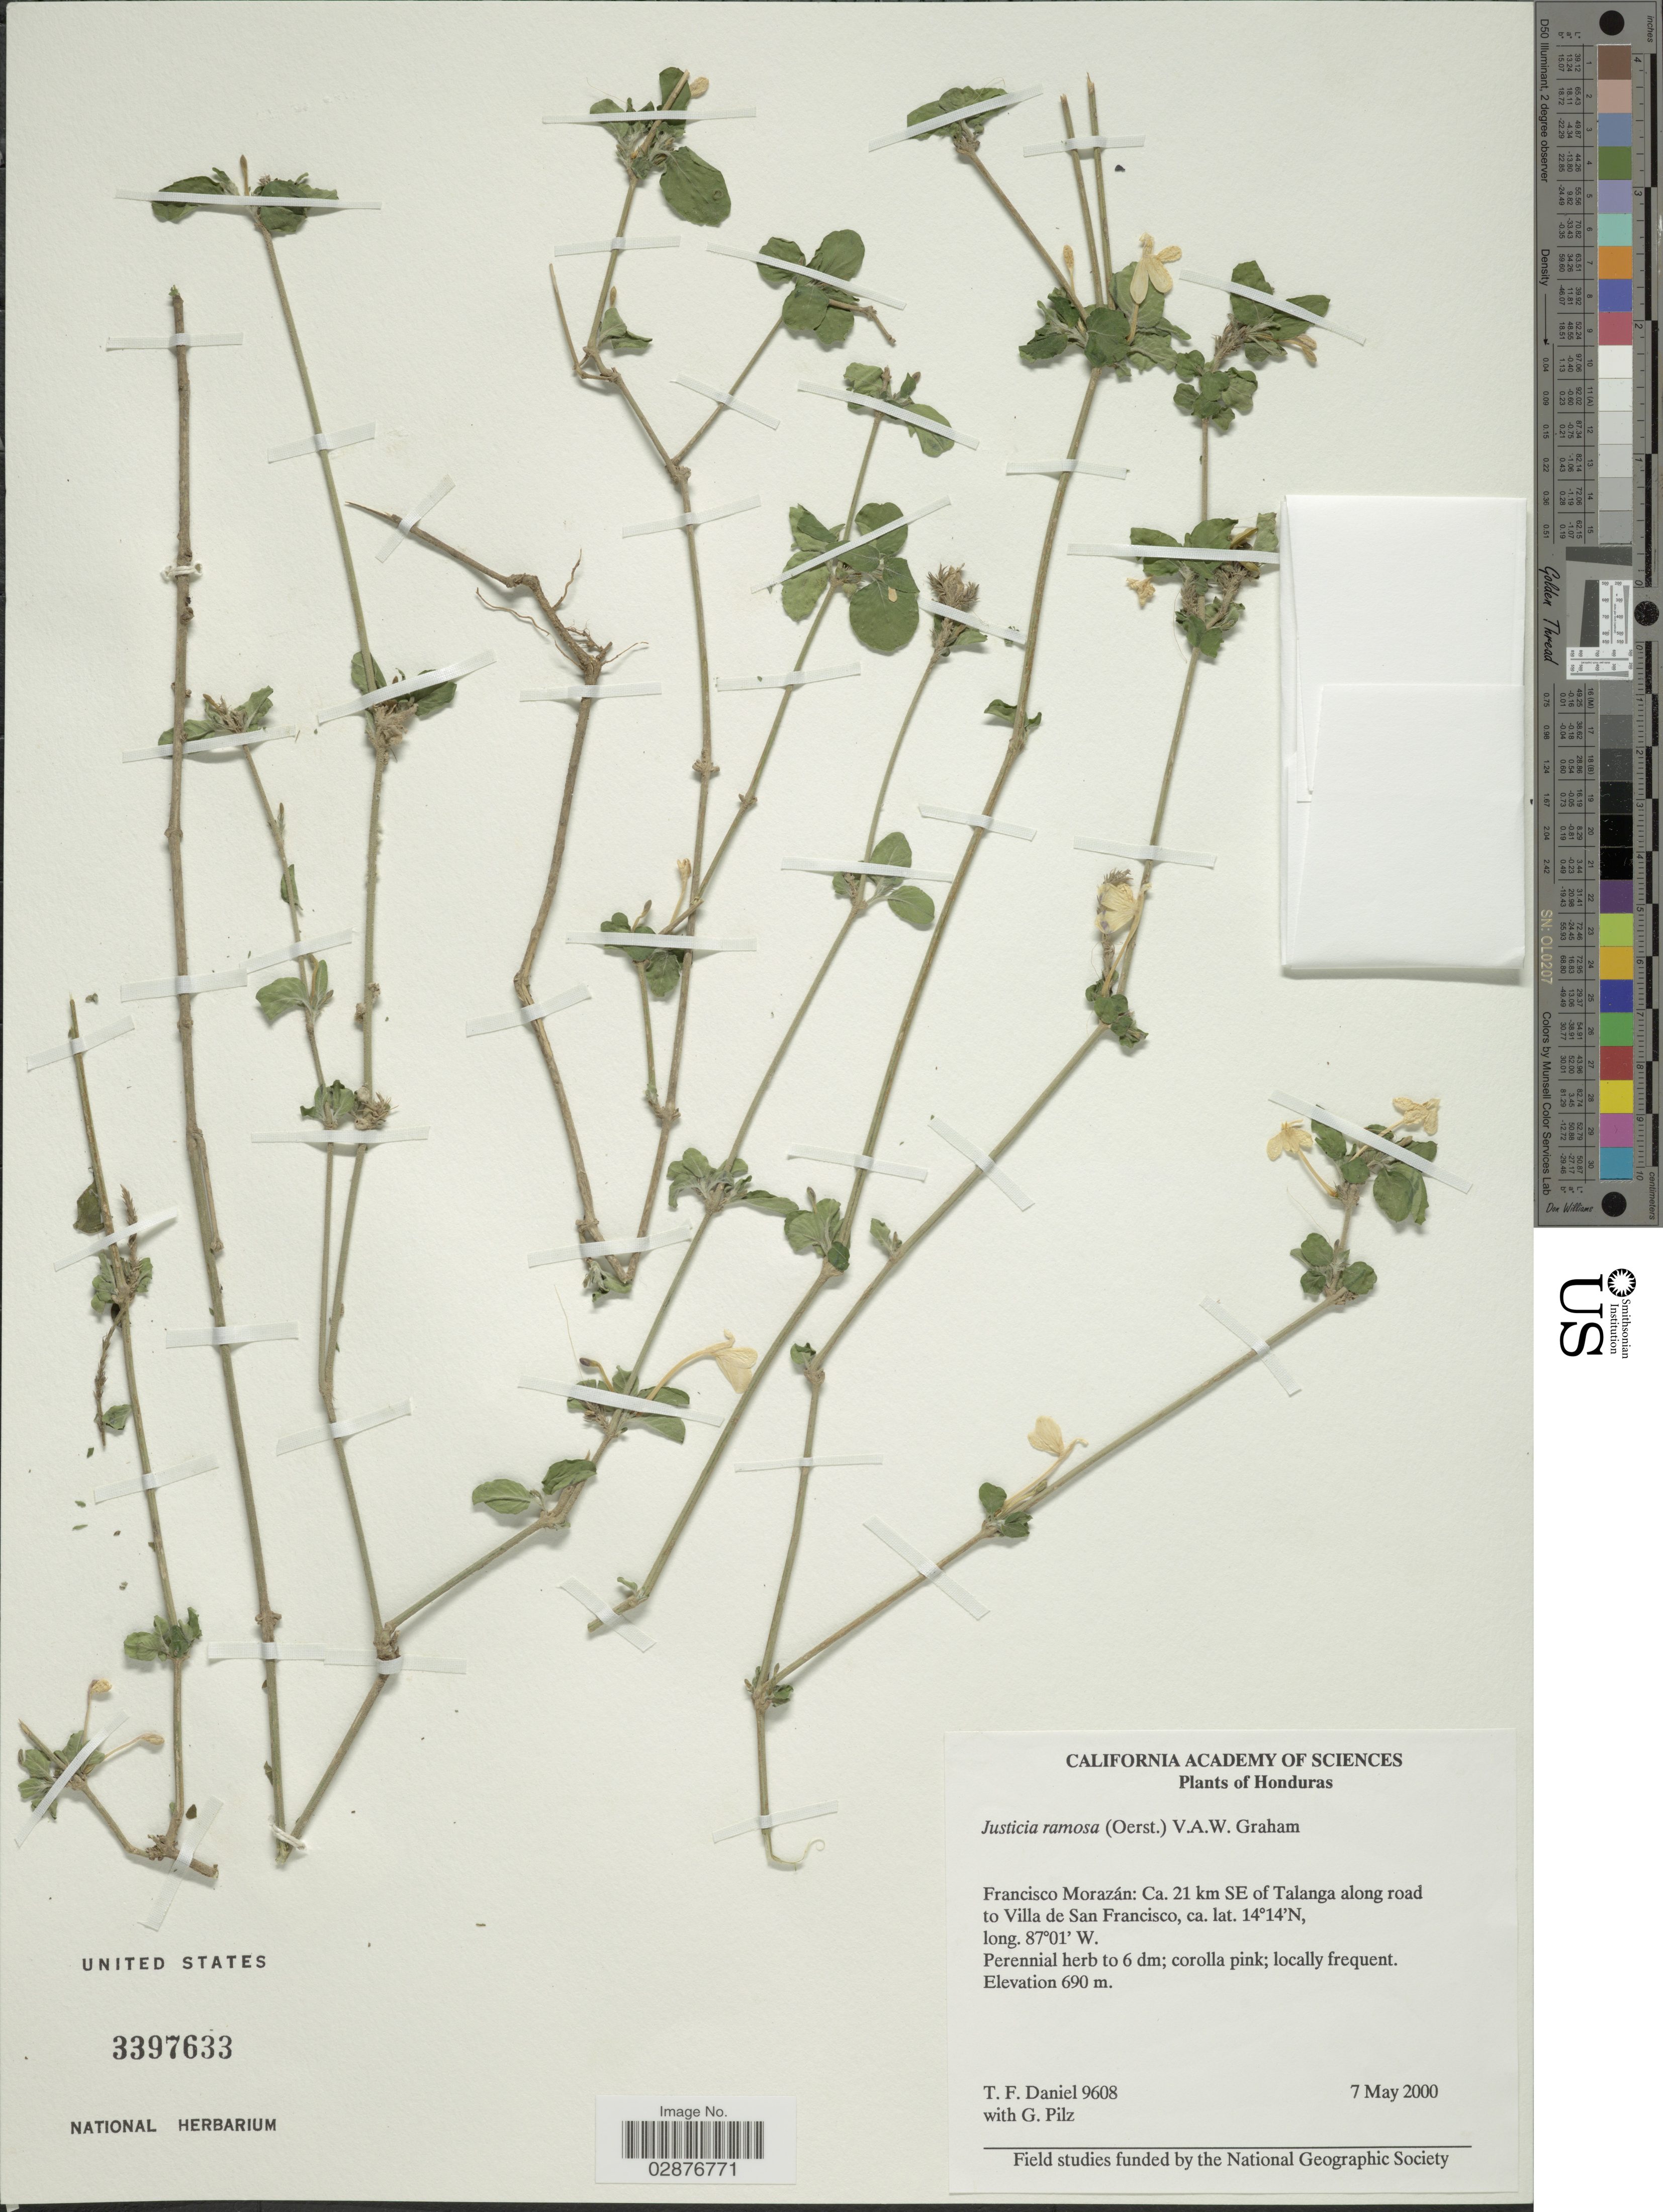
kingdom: Plantae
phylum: Tracheophyta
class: Magnoliopsida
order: Lamiales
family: Acanthaceae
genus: Justicia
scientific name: Justicia ramosa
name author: (Oerst.) V.A.W. Graham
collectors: T. F. Daniel & G. E. Pilz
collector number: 9608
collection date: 2000-05-07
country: Honduras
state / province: Fco. Morazán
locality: Francisco Morazán: Ca. 21 km SE of Talanga road to Villa de San Francisco.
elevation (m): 690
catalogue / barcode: US 3397633